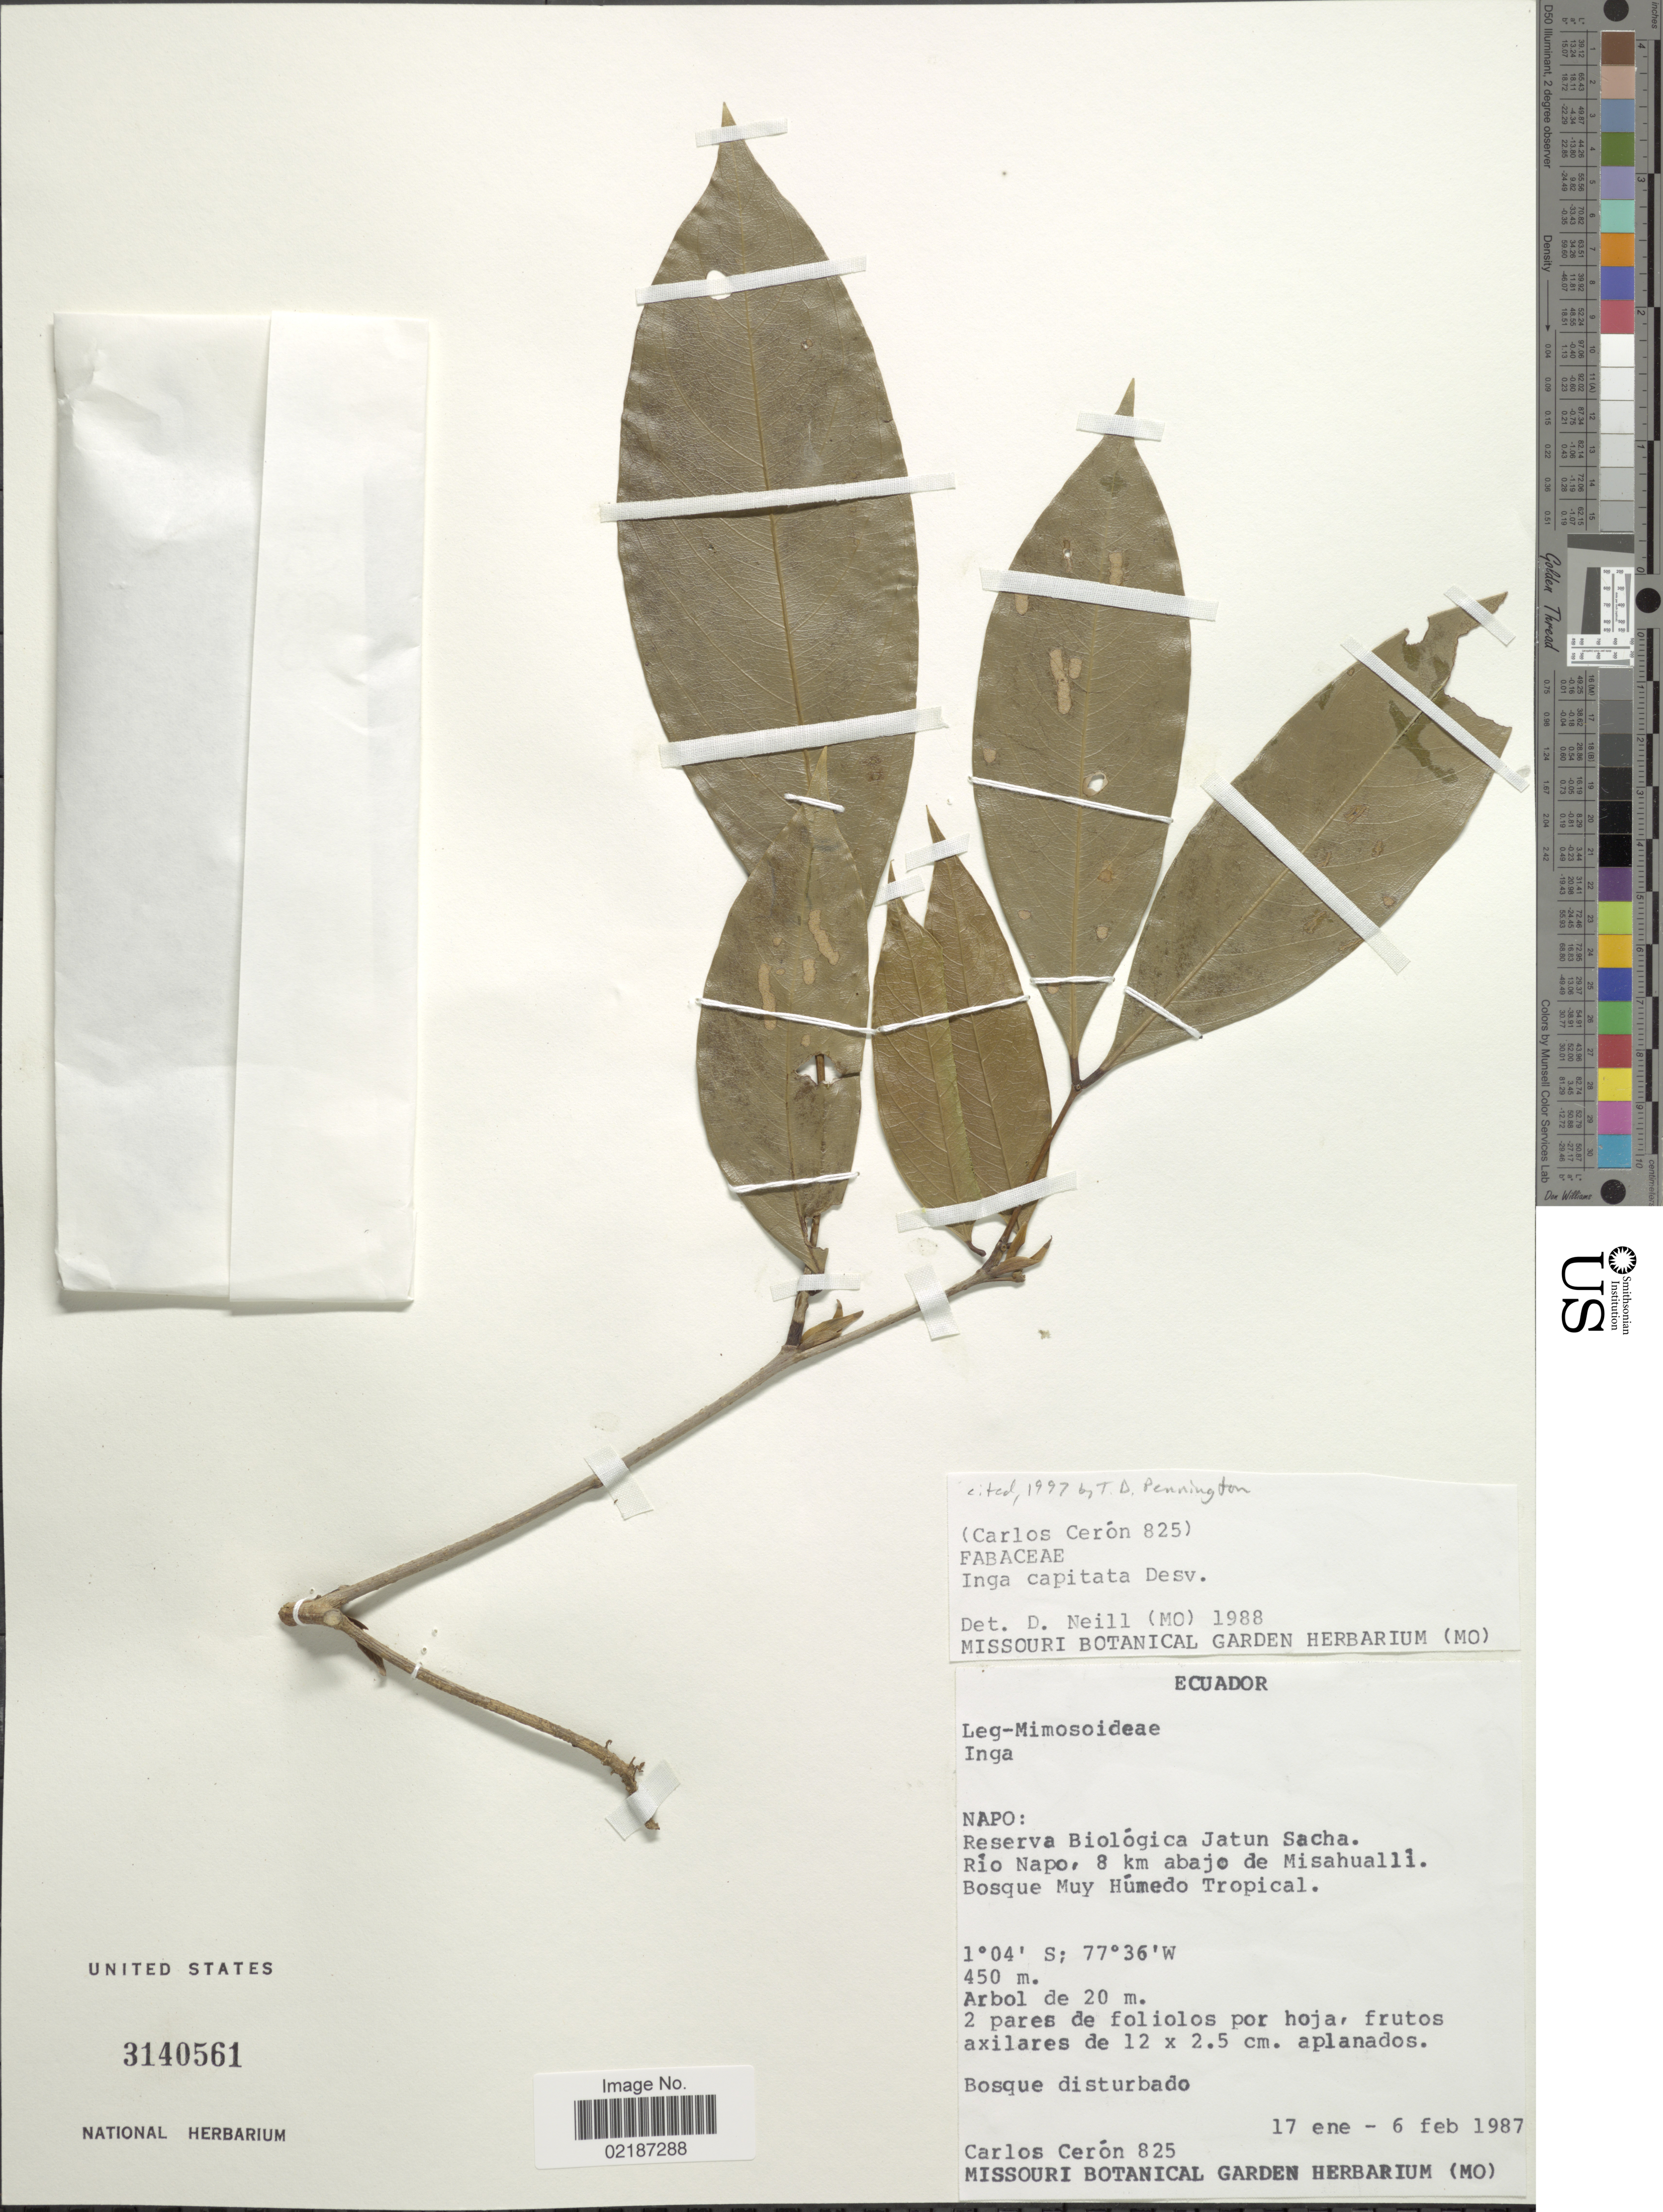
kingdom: Plantae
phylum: Tracheophyta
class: Magnoliopsida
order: Fabales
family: Fabaceae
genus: Inga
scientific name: Inga capitata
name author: Desv.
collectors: C. E. Cerón M.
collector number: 825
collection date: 1987-01-17/1987-02-06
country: Ecuador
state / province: Napo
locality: Reserve Biológica Jatun Sacha, Rio Napo. 8 km abajo de Misahualli, Bosque Muy Húmdeo Tropical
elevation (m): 450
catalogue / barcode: US 3140561